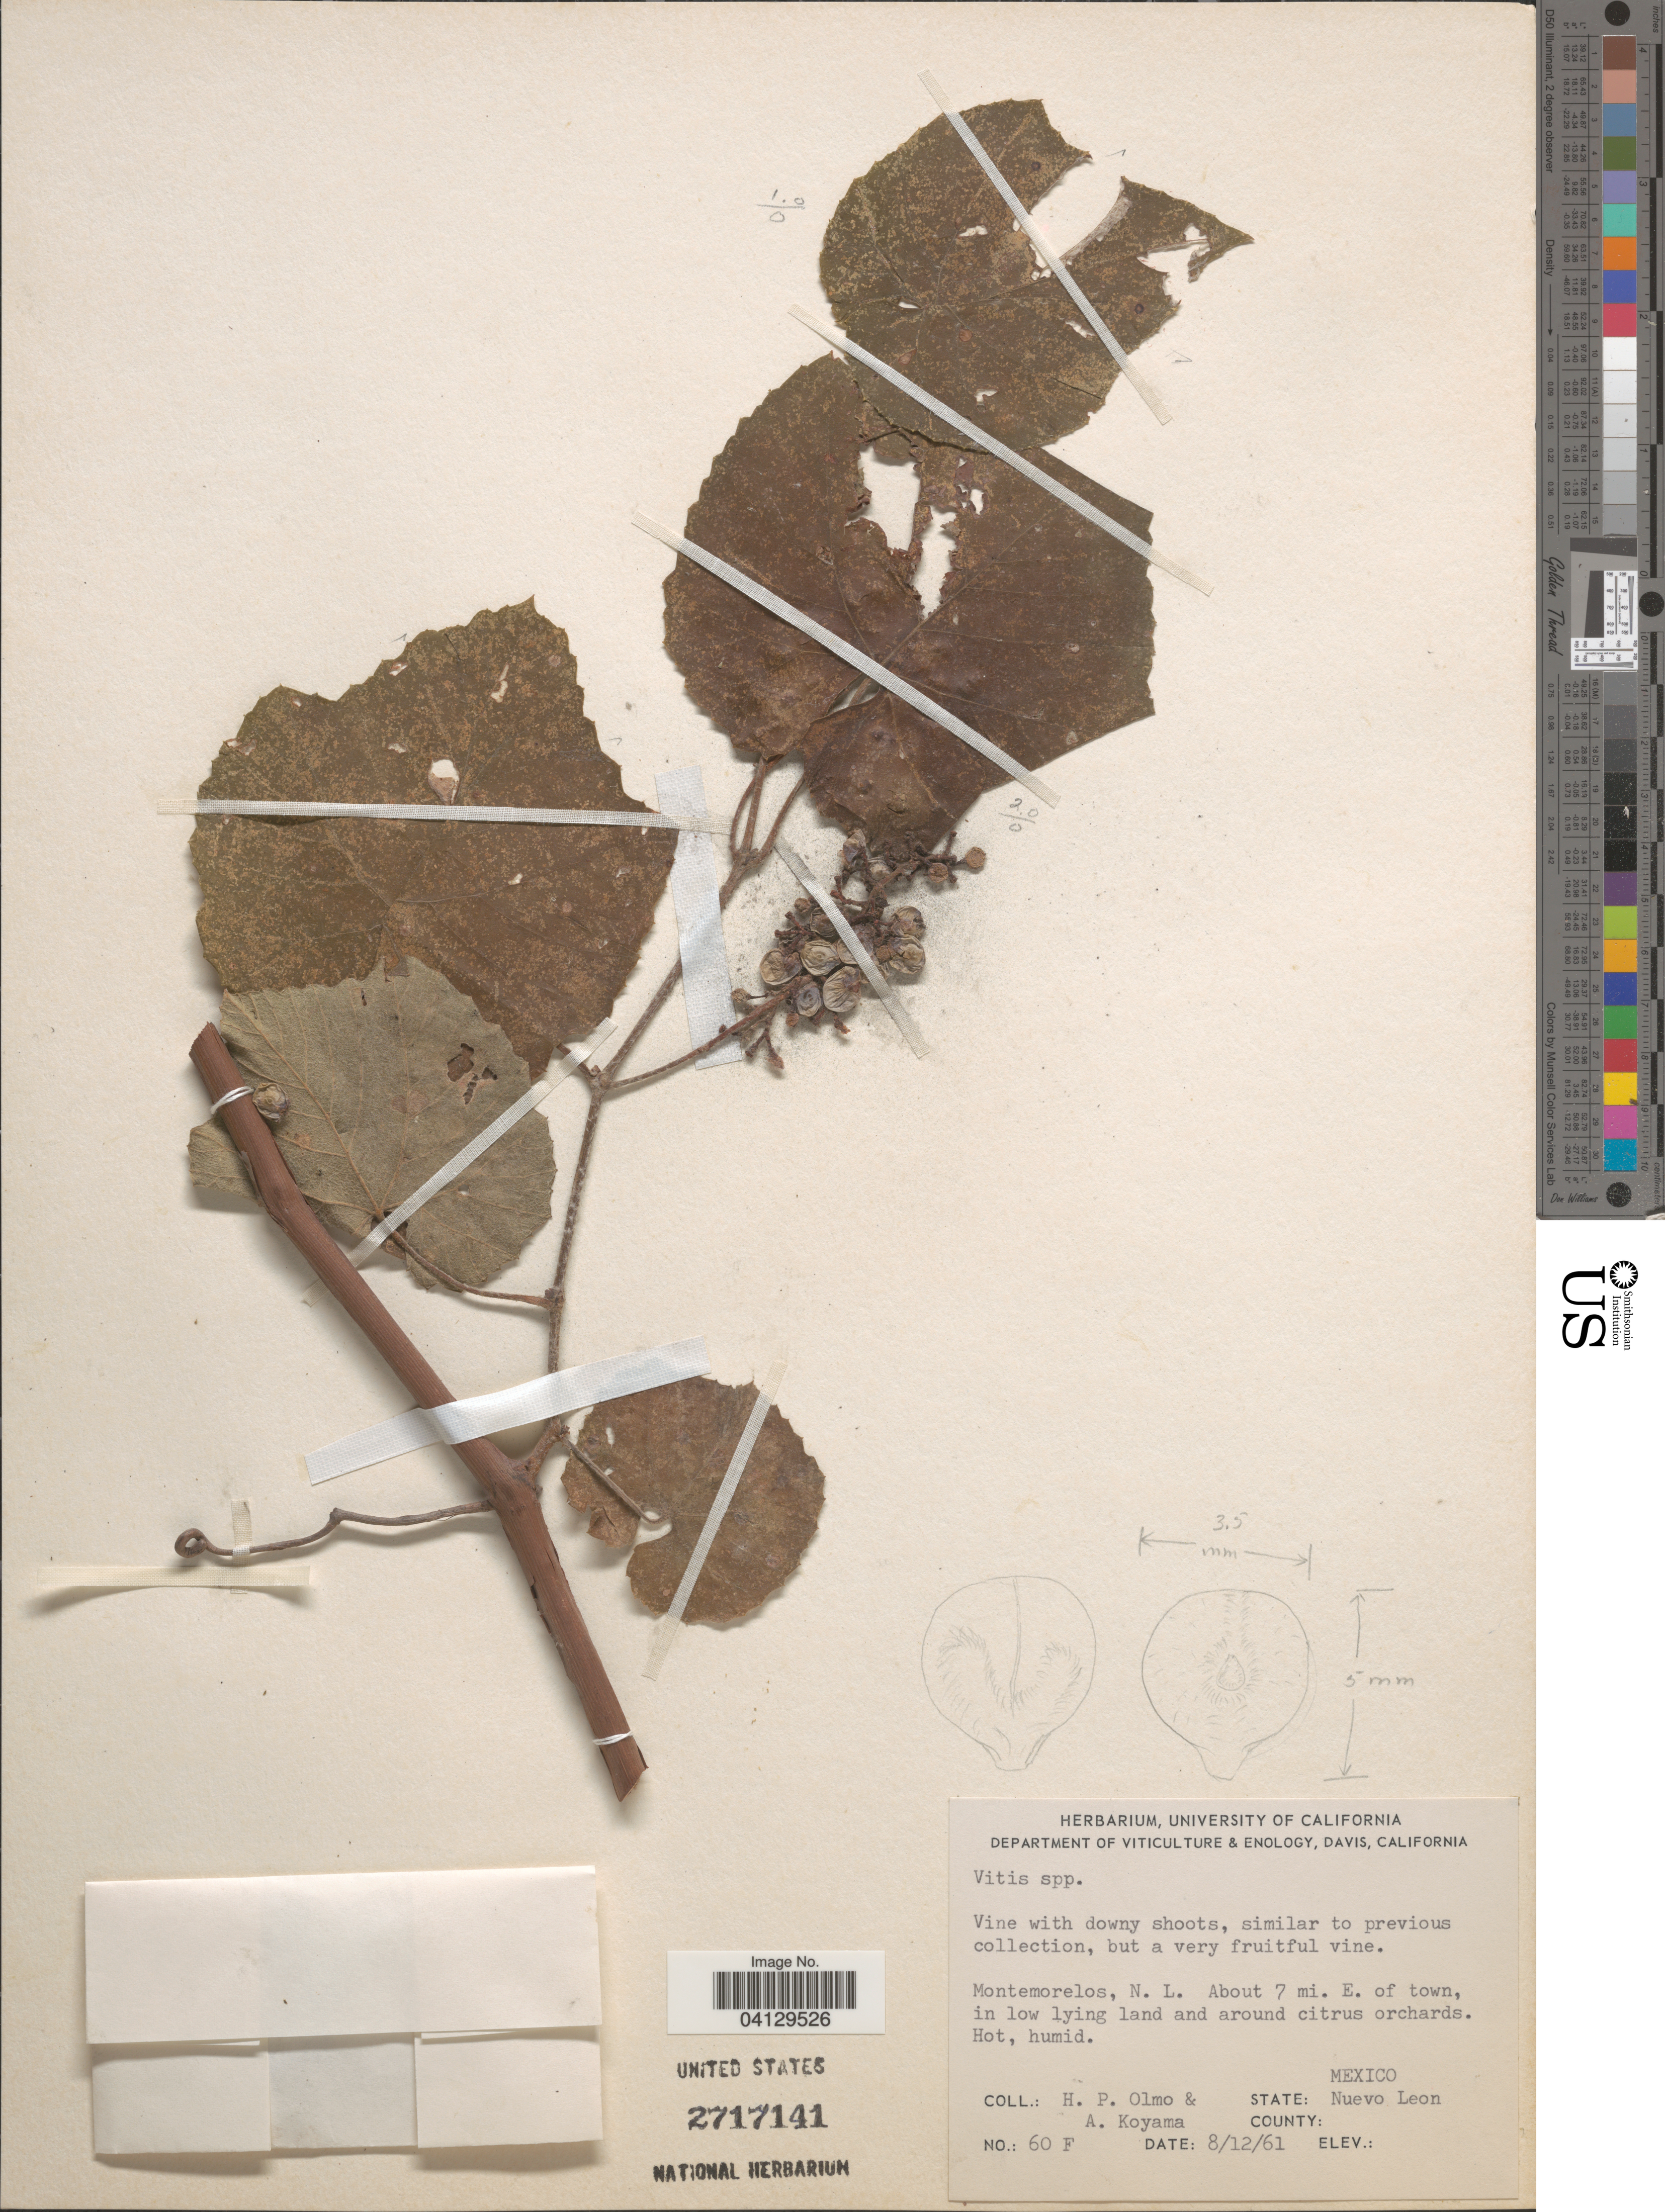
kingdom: Plantae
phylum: Tracheophyta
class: Magnoliopsida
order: Vitales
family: Vitaceae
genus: Vitis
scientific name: Vitis sp.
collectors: H. Olmo & A. Koyama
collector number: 60F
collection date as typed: Transcribed d/m/y: 12/8/61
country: Mexico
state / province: Nuevo León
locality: Montemorelos, About 7 mi. E. of town.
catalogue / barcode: US 2717141